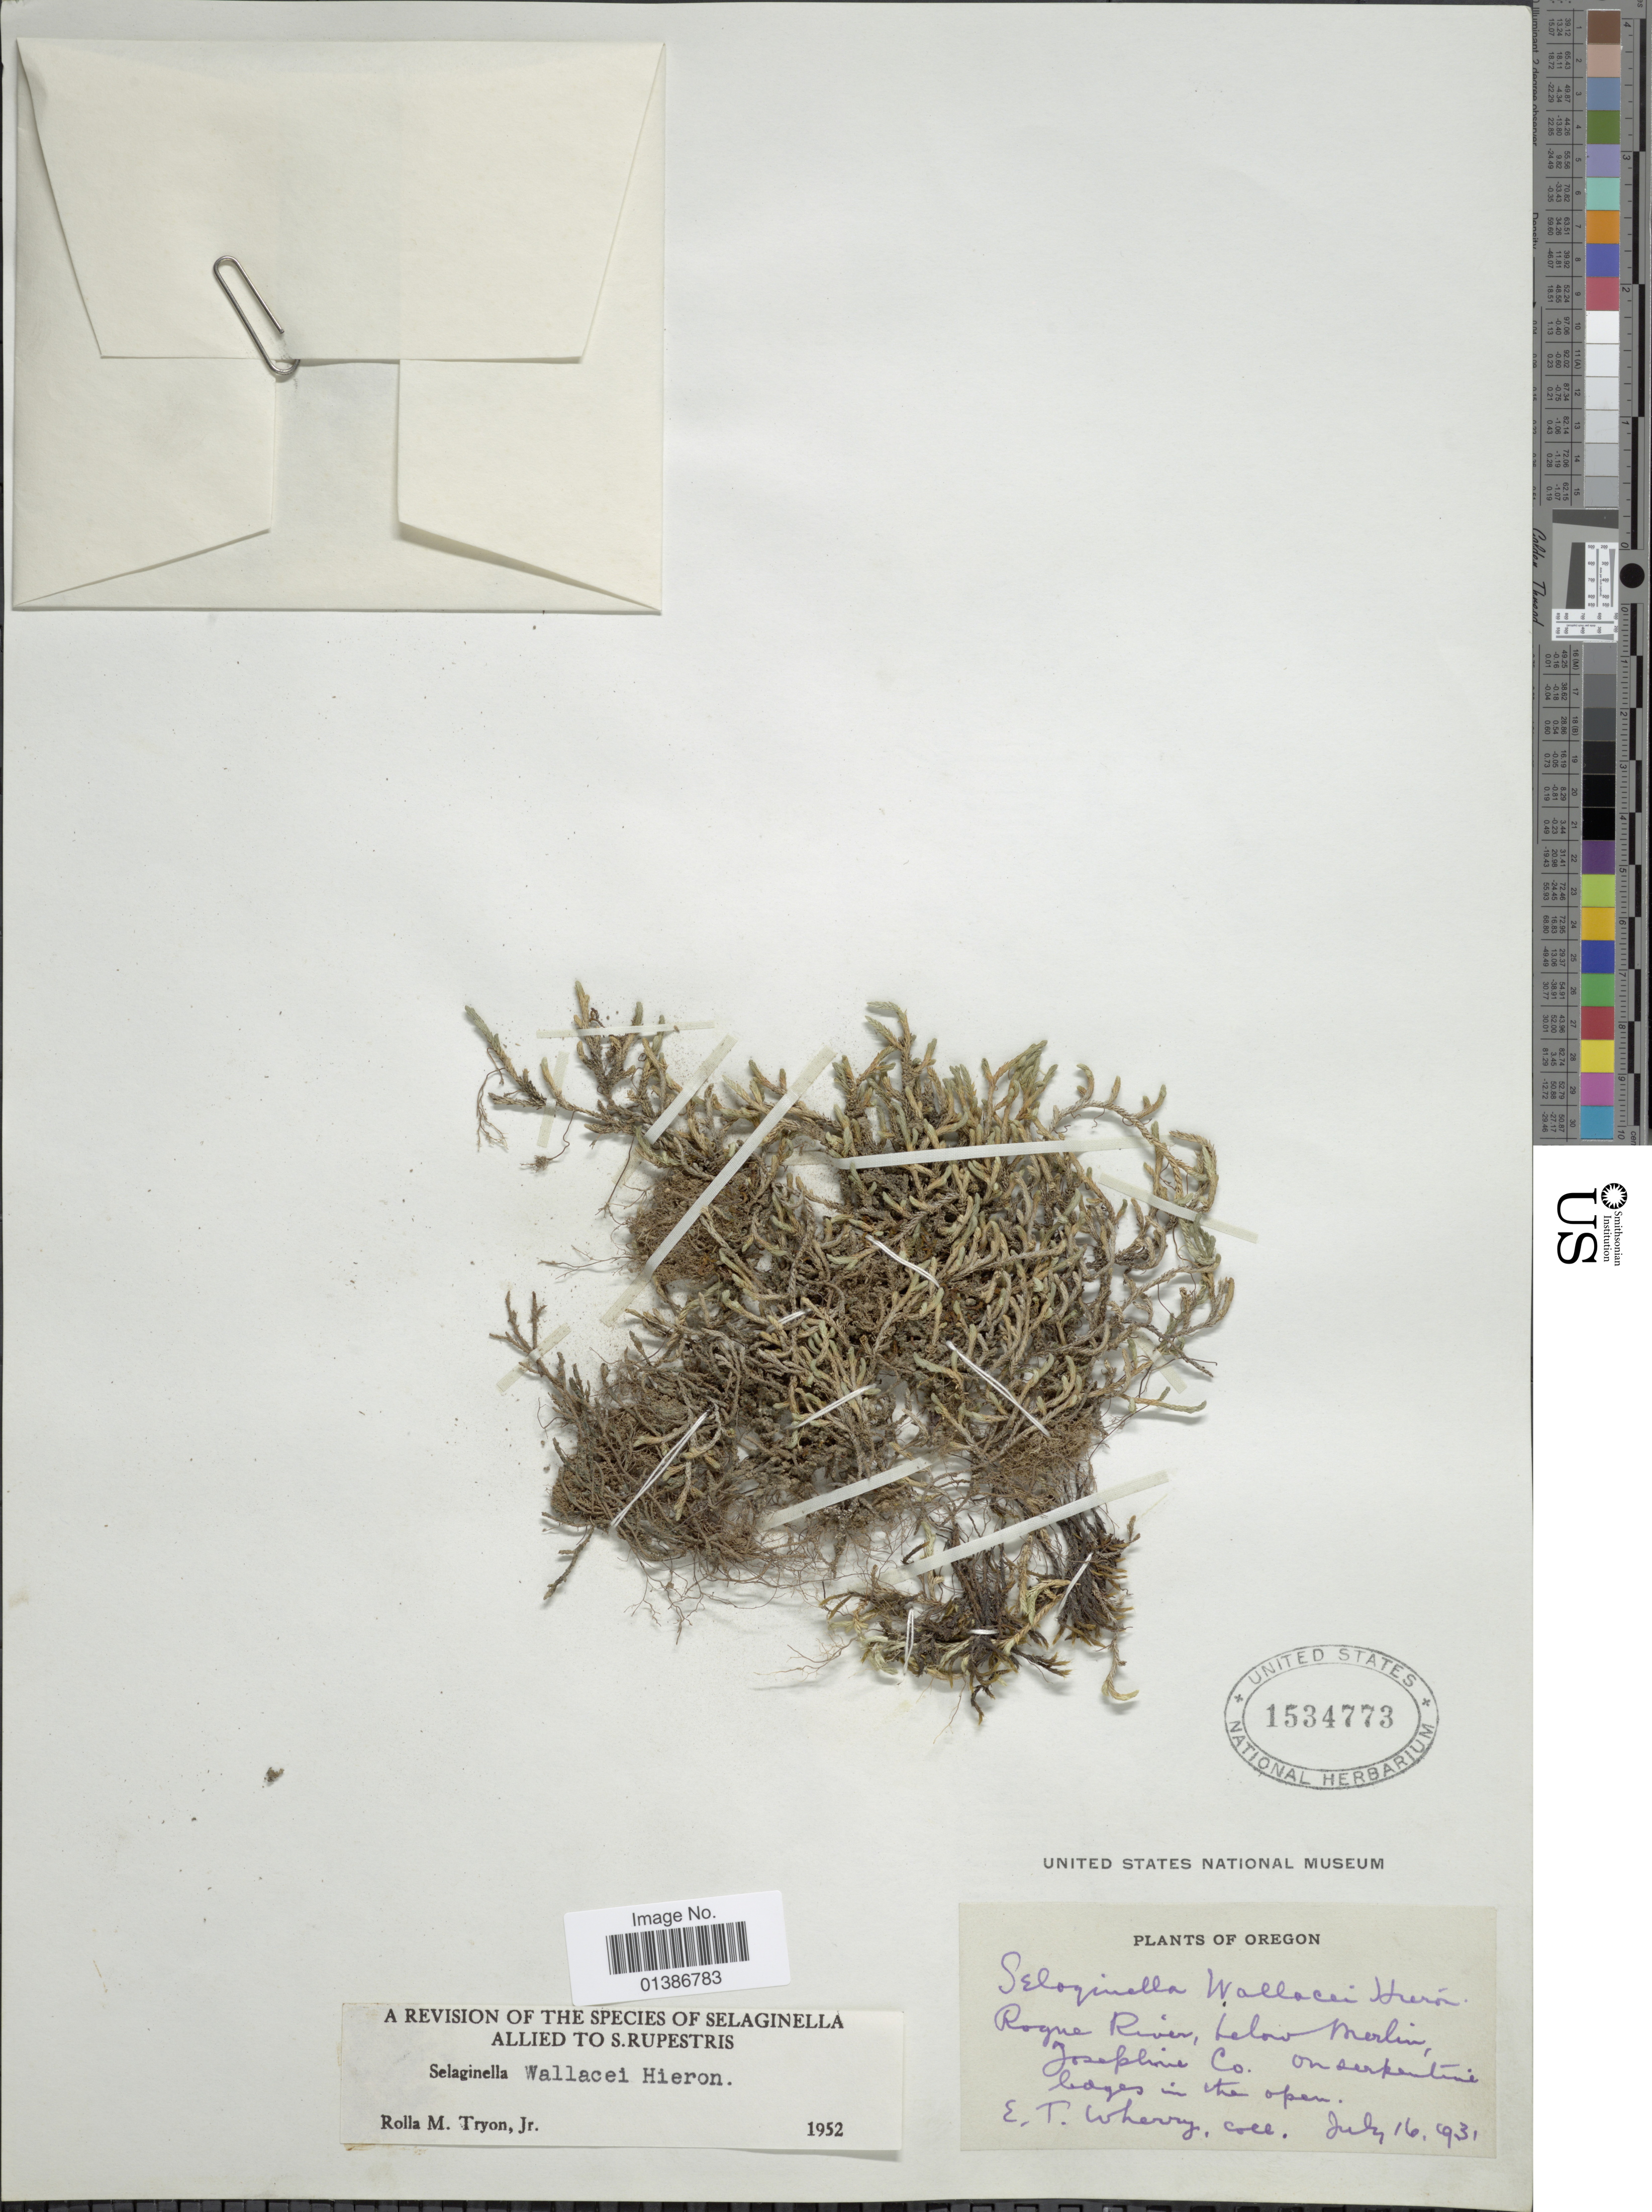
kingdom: Plantae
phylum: Tracheophyta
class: Lycopodiopsida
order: Selaginellales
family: Selaginellaceae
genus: Selaginella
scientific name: Selaginella wallacei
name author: Hieron.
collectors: E. T. Wherry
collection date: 1931-07-16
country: United States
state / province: Oregon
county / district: Josephine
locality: Rogue River, below Merlin, Josephine Co.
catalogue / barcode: US 1534773